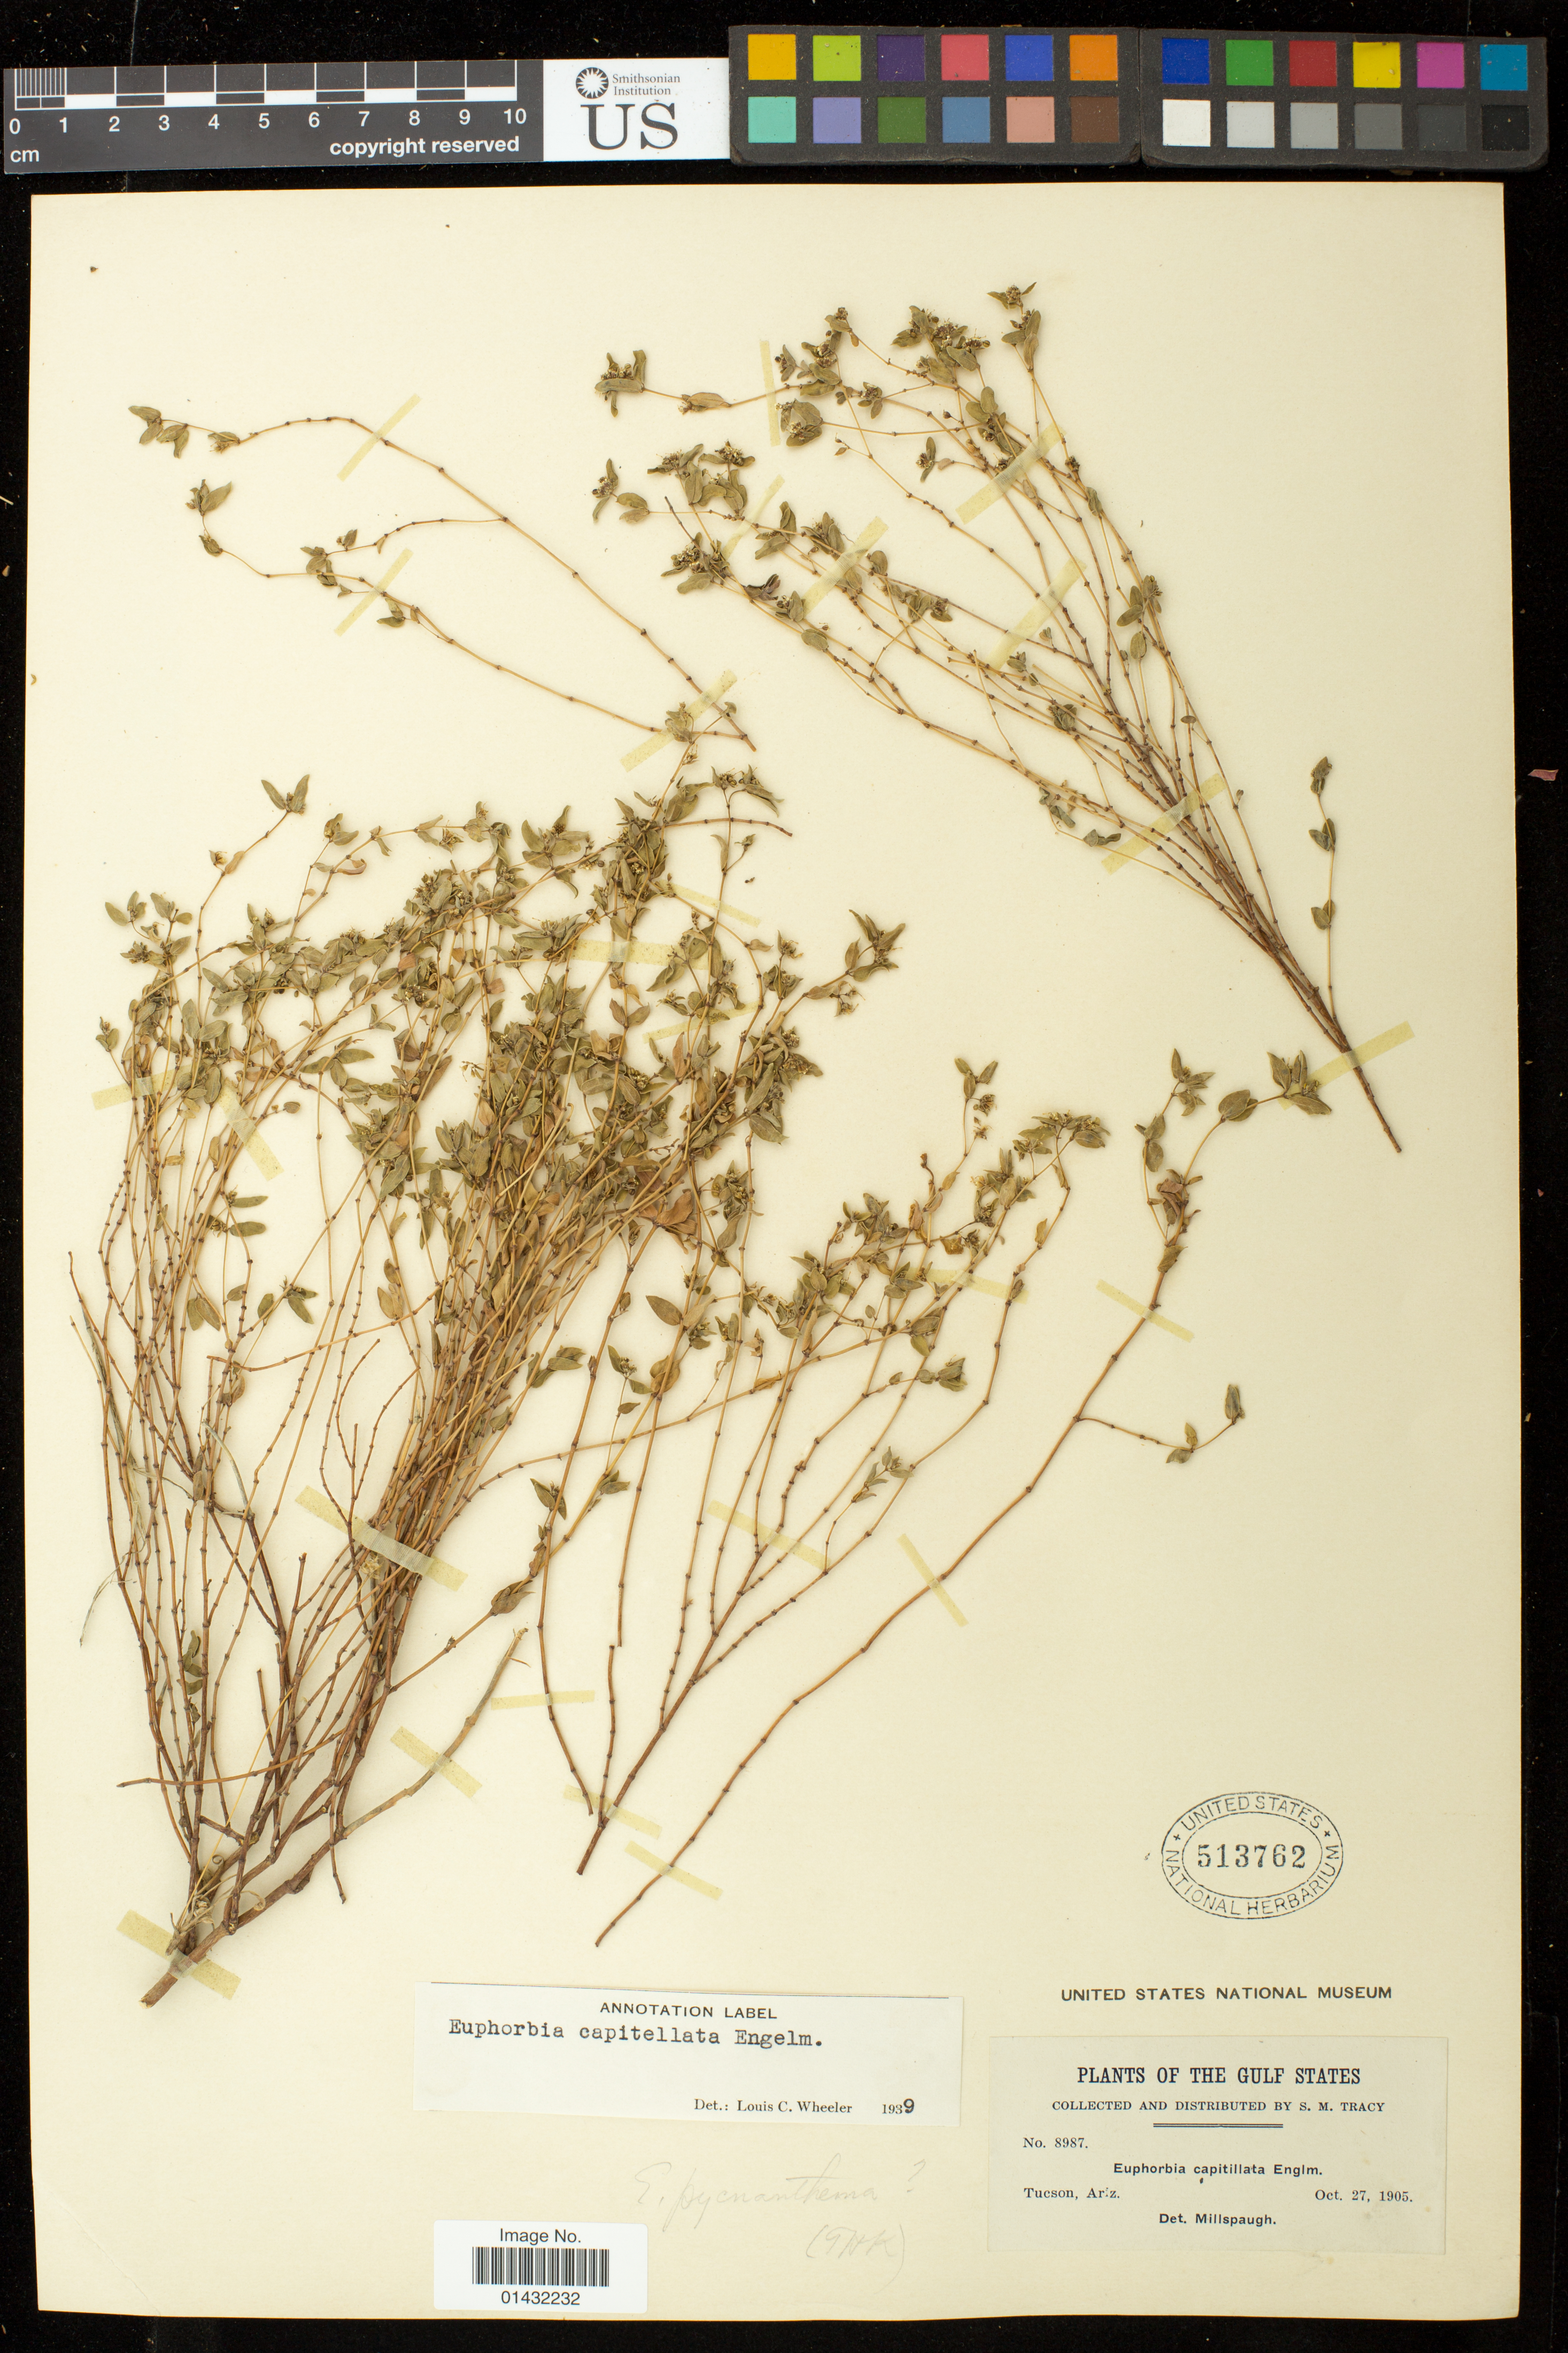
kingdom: Plantae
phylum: Tracheophyta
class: Magnoliopsida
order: Malpighiales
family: Euphorbiaceae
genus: Euphorbia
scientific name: Euphorbia capitellata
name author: Engelm. in Emory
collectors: S. M. Tracy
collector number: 8987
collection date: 1905-10-27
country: United States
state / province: Arizona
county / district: Pima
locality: Tucson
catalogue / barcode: US 513762